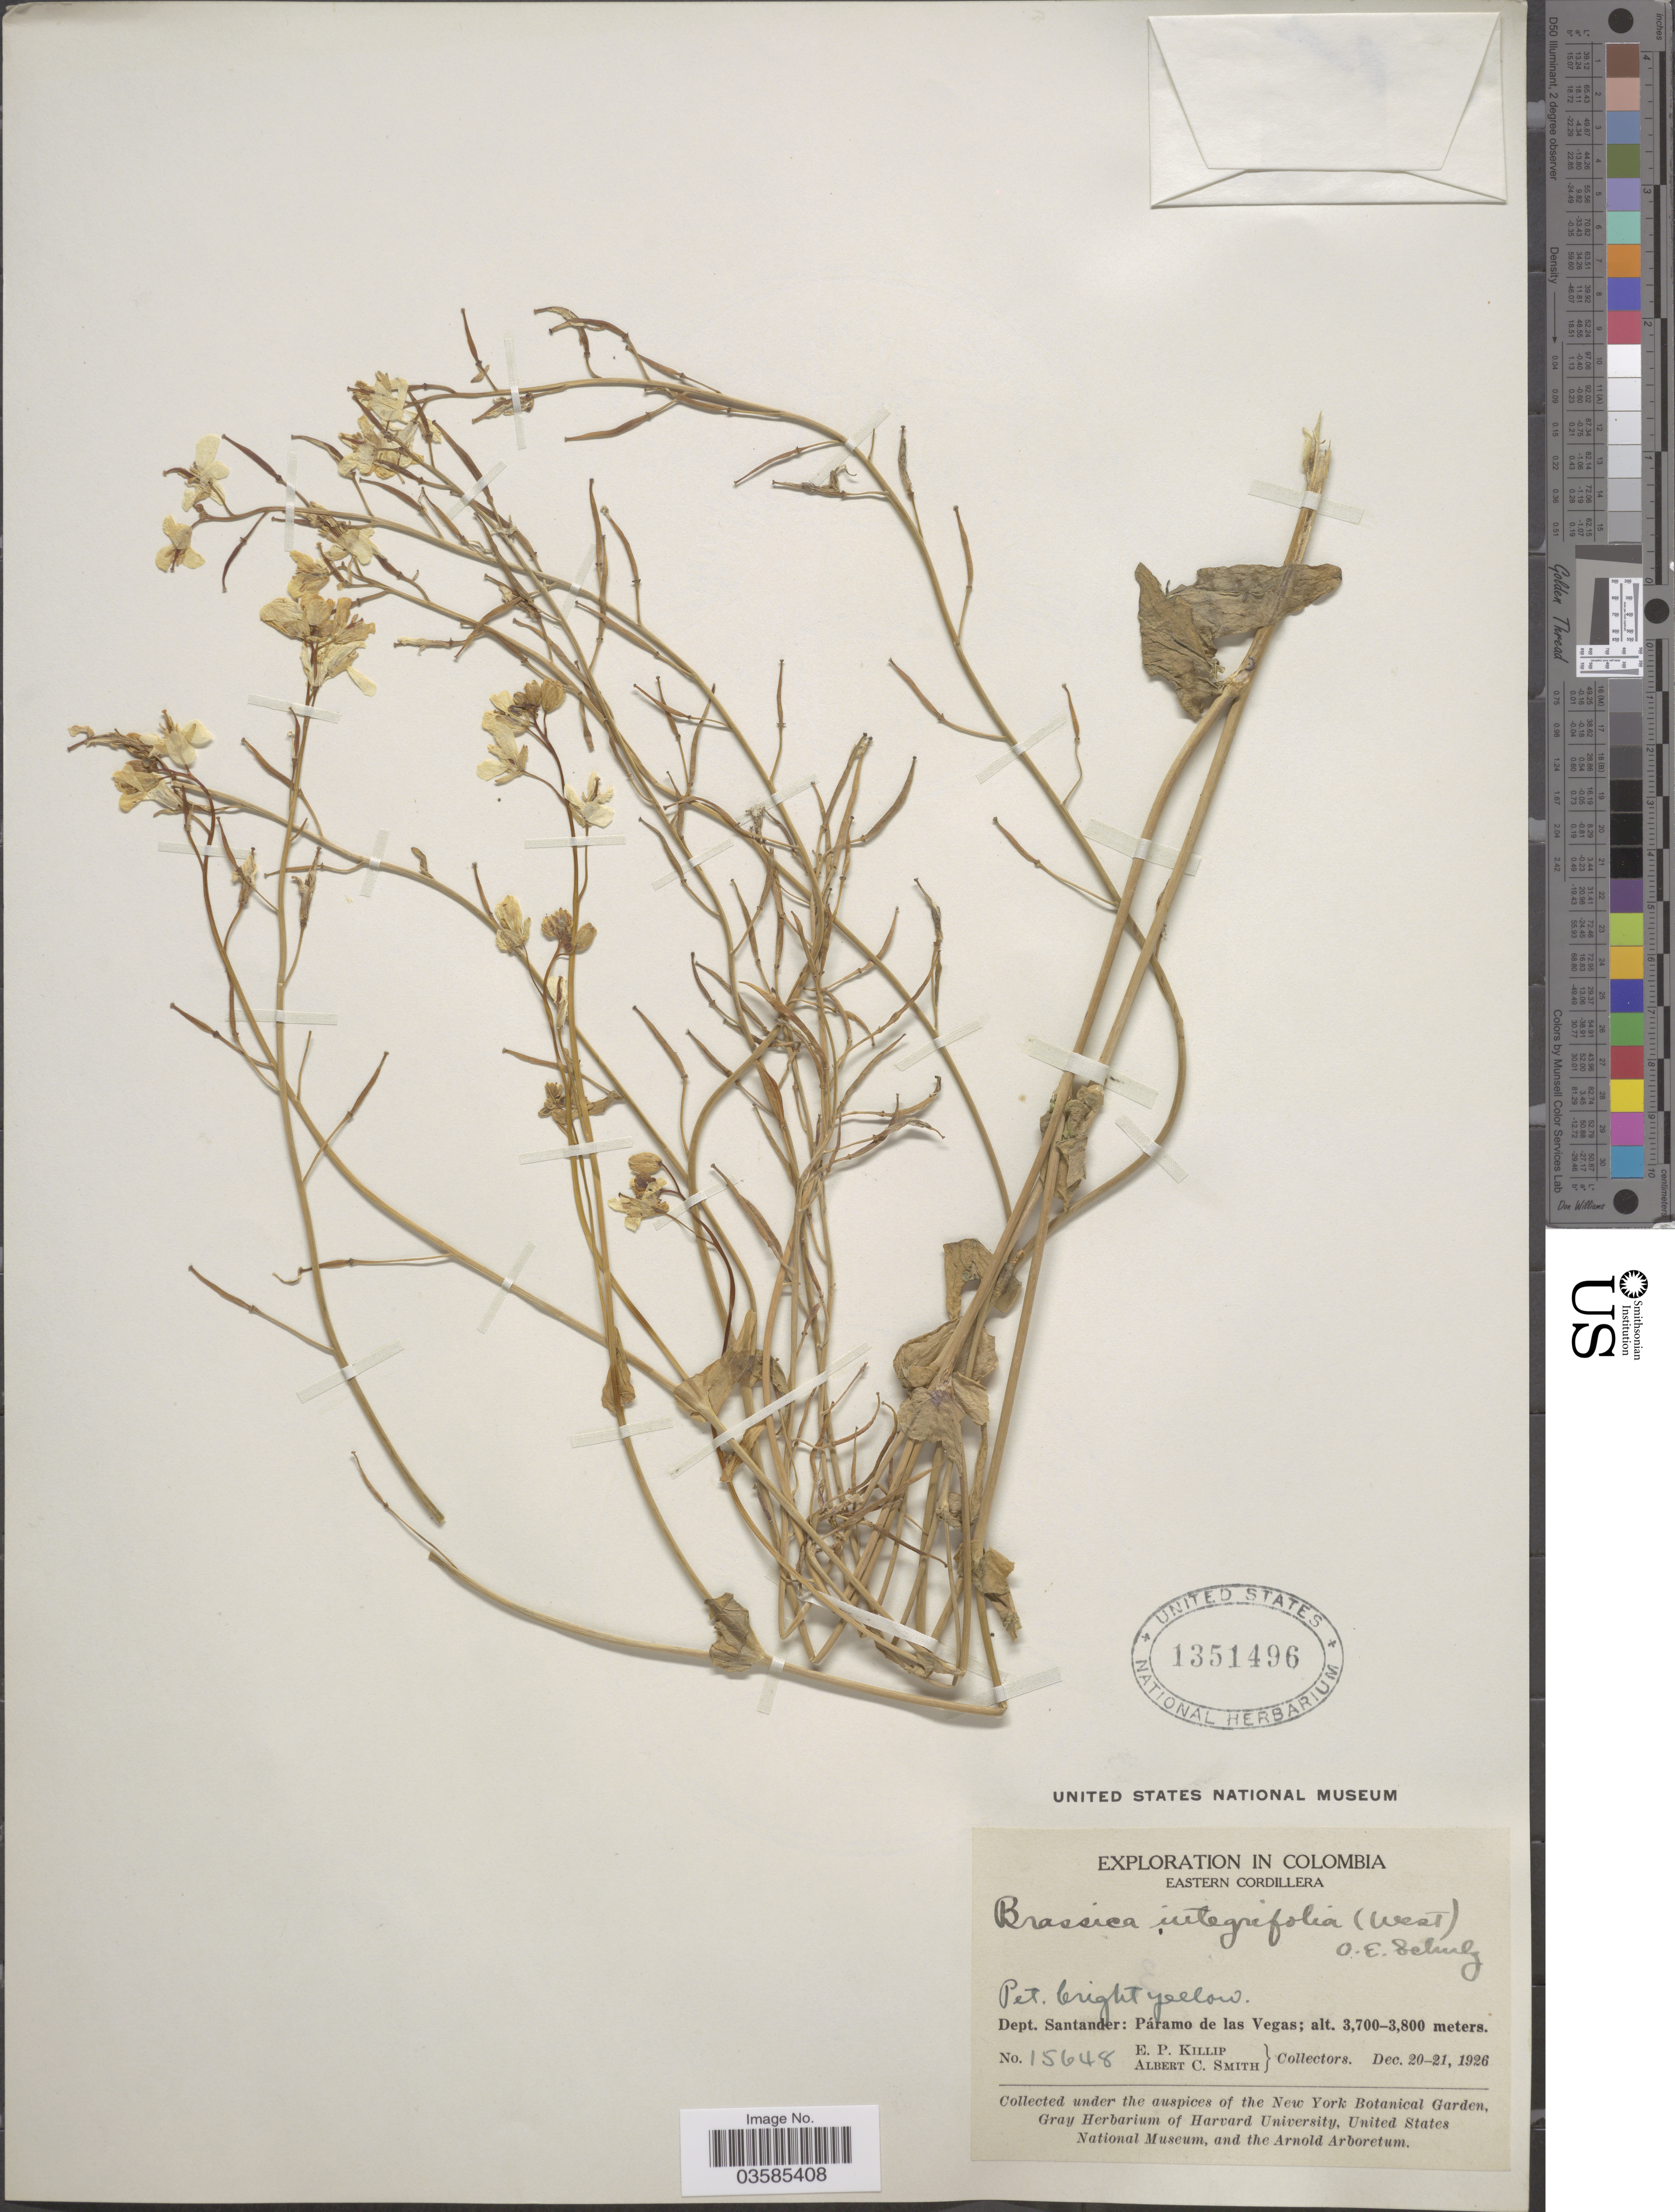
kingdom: Plantae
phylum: Tracheophyta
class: Magnoliopsida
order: Brassicales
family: Brassicaceae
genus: Brassica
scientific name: Brassica integrifolia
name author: (H. West) O.E. Schulz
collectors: E. P. Killip & A. C. Smith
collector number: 15648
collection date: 1926-12-20/1926-12-21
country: Colombia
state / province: Santander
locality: Eastern Cordillera. Dept. Santander: Páramo de las Vegas.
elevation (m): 3700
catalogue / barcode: US 1351496